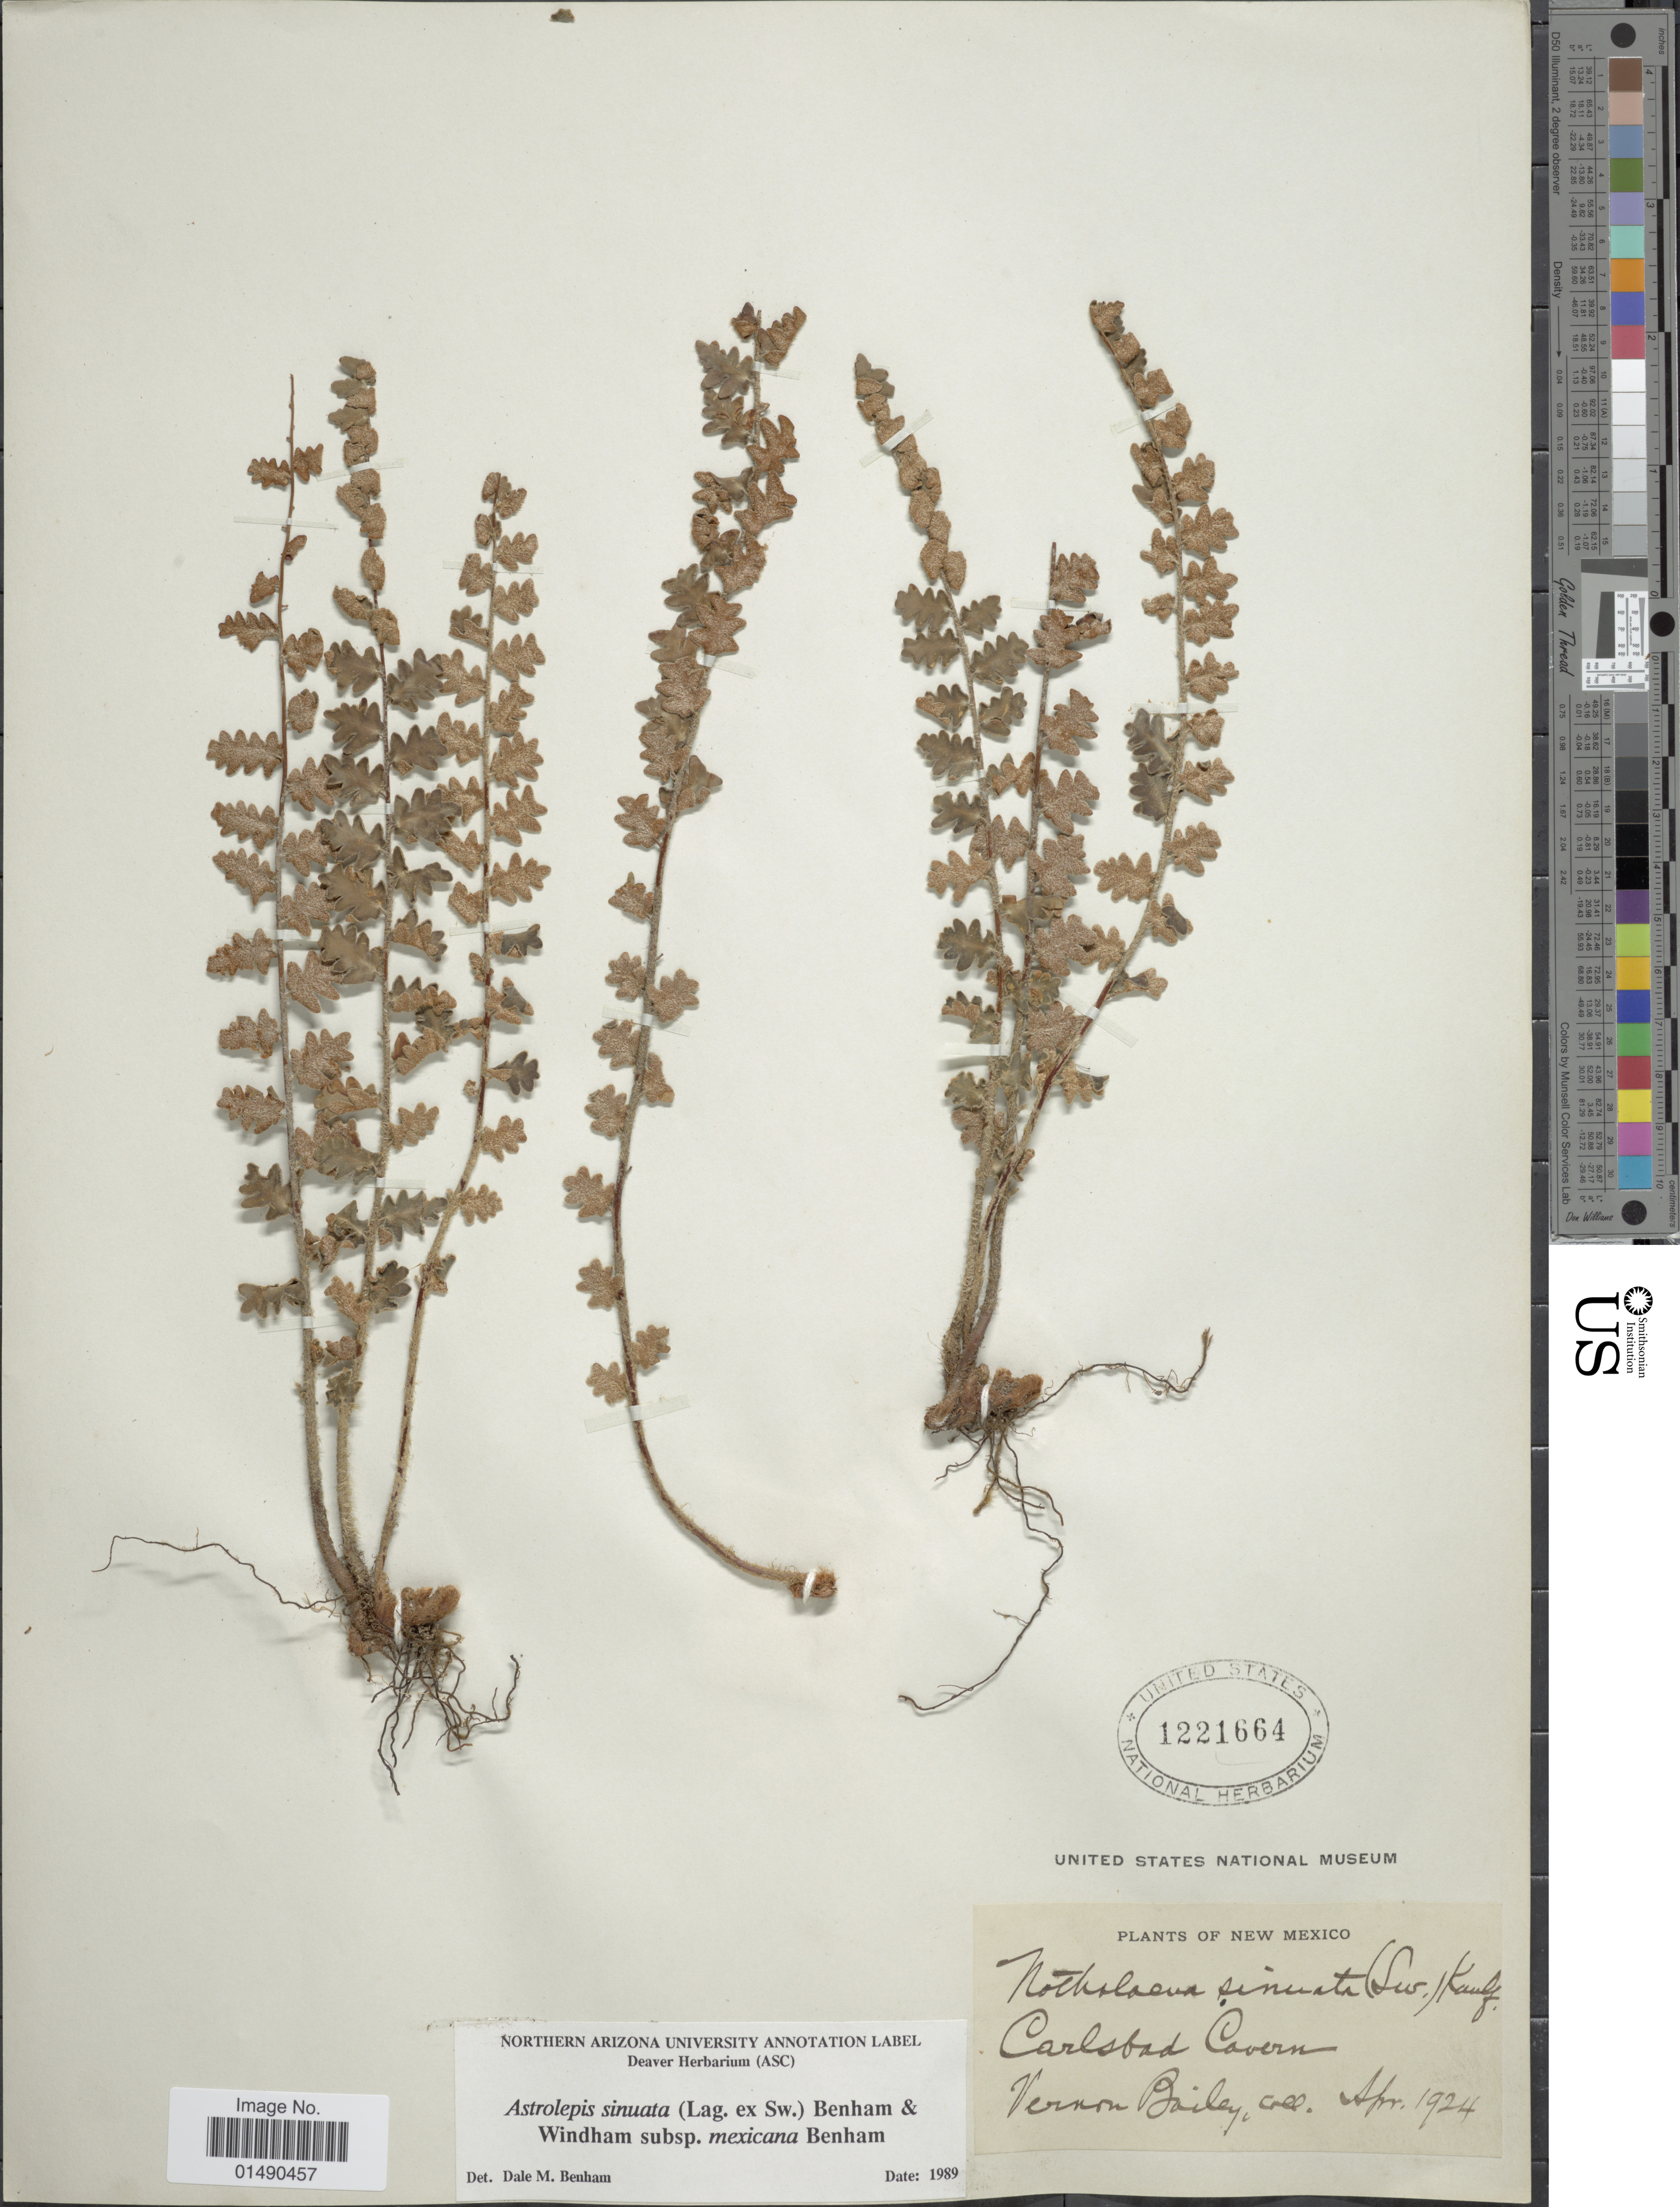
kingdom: Plantae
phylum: Tracheophyta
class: Polypodiopsida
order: Polypodiales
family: Pteridaceae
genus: Astrolepis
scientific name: Astrolepis integerrima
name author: (Hook.) D.M. Benham & Windham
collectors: V. O. Bailey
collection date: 1924-04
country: United States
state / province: New Mexico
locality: Carlsbad Cavern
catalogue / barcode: US 1221664